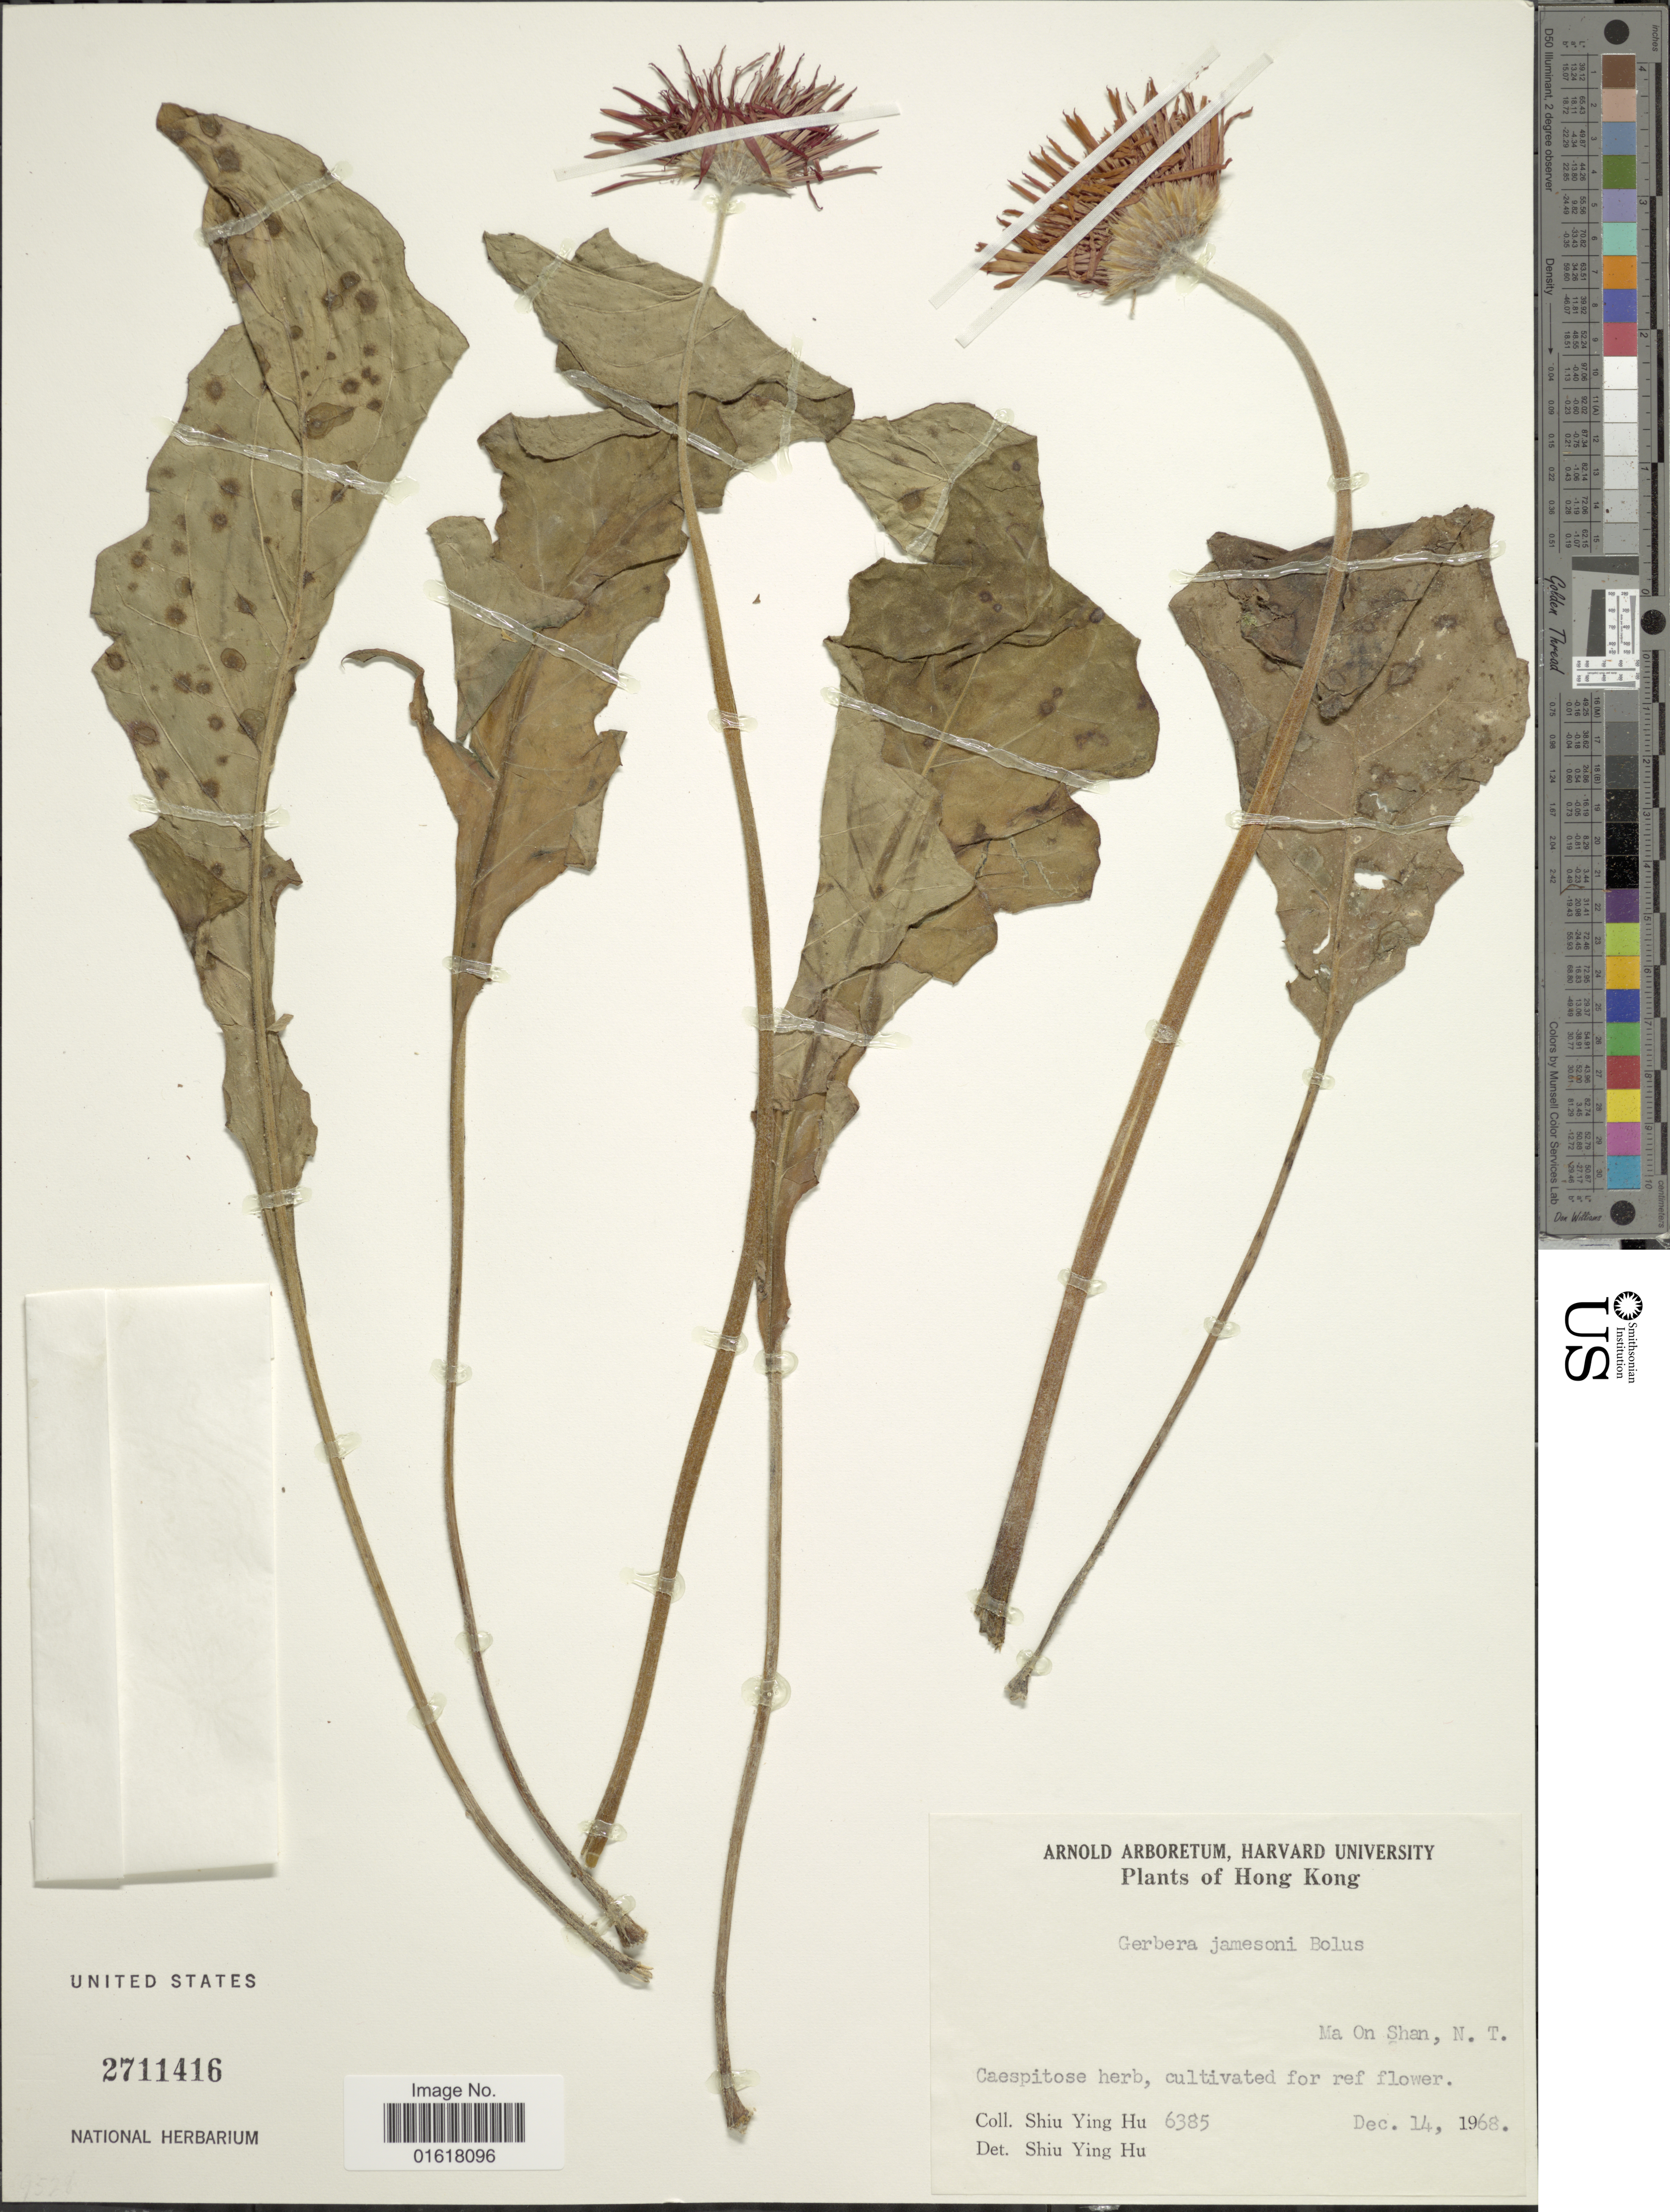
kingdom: Plantae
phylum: Tracheophyta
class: Magnoliopsida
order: Asterales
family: Asteraceae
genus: Gerbera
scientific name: Gerbera jamesonii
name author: Bolus ex Hook. f.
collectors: S. Y. Hu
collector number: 6385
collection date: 1968-12-14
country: China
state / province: Hong Kong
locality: Ma On Shan, N. T.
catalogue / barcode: US 2711416